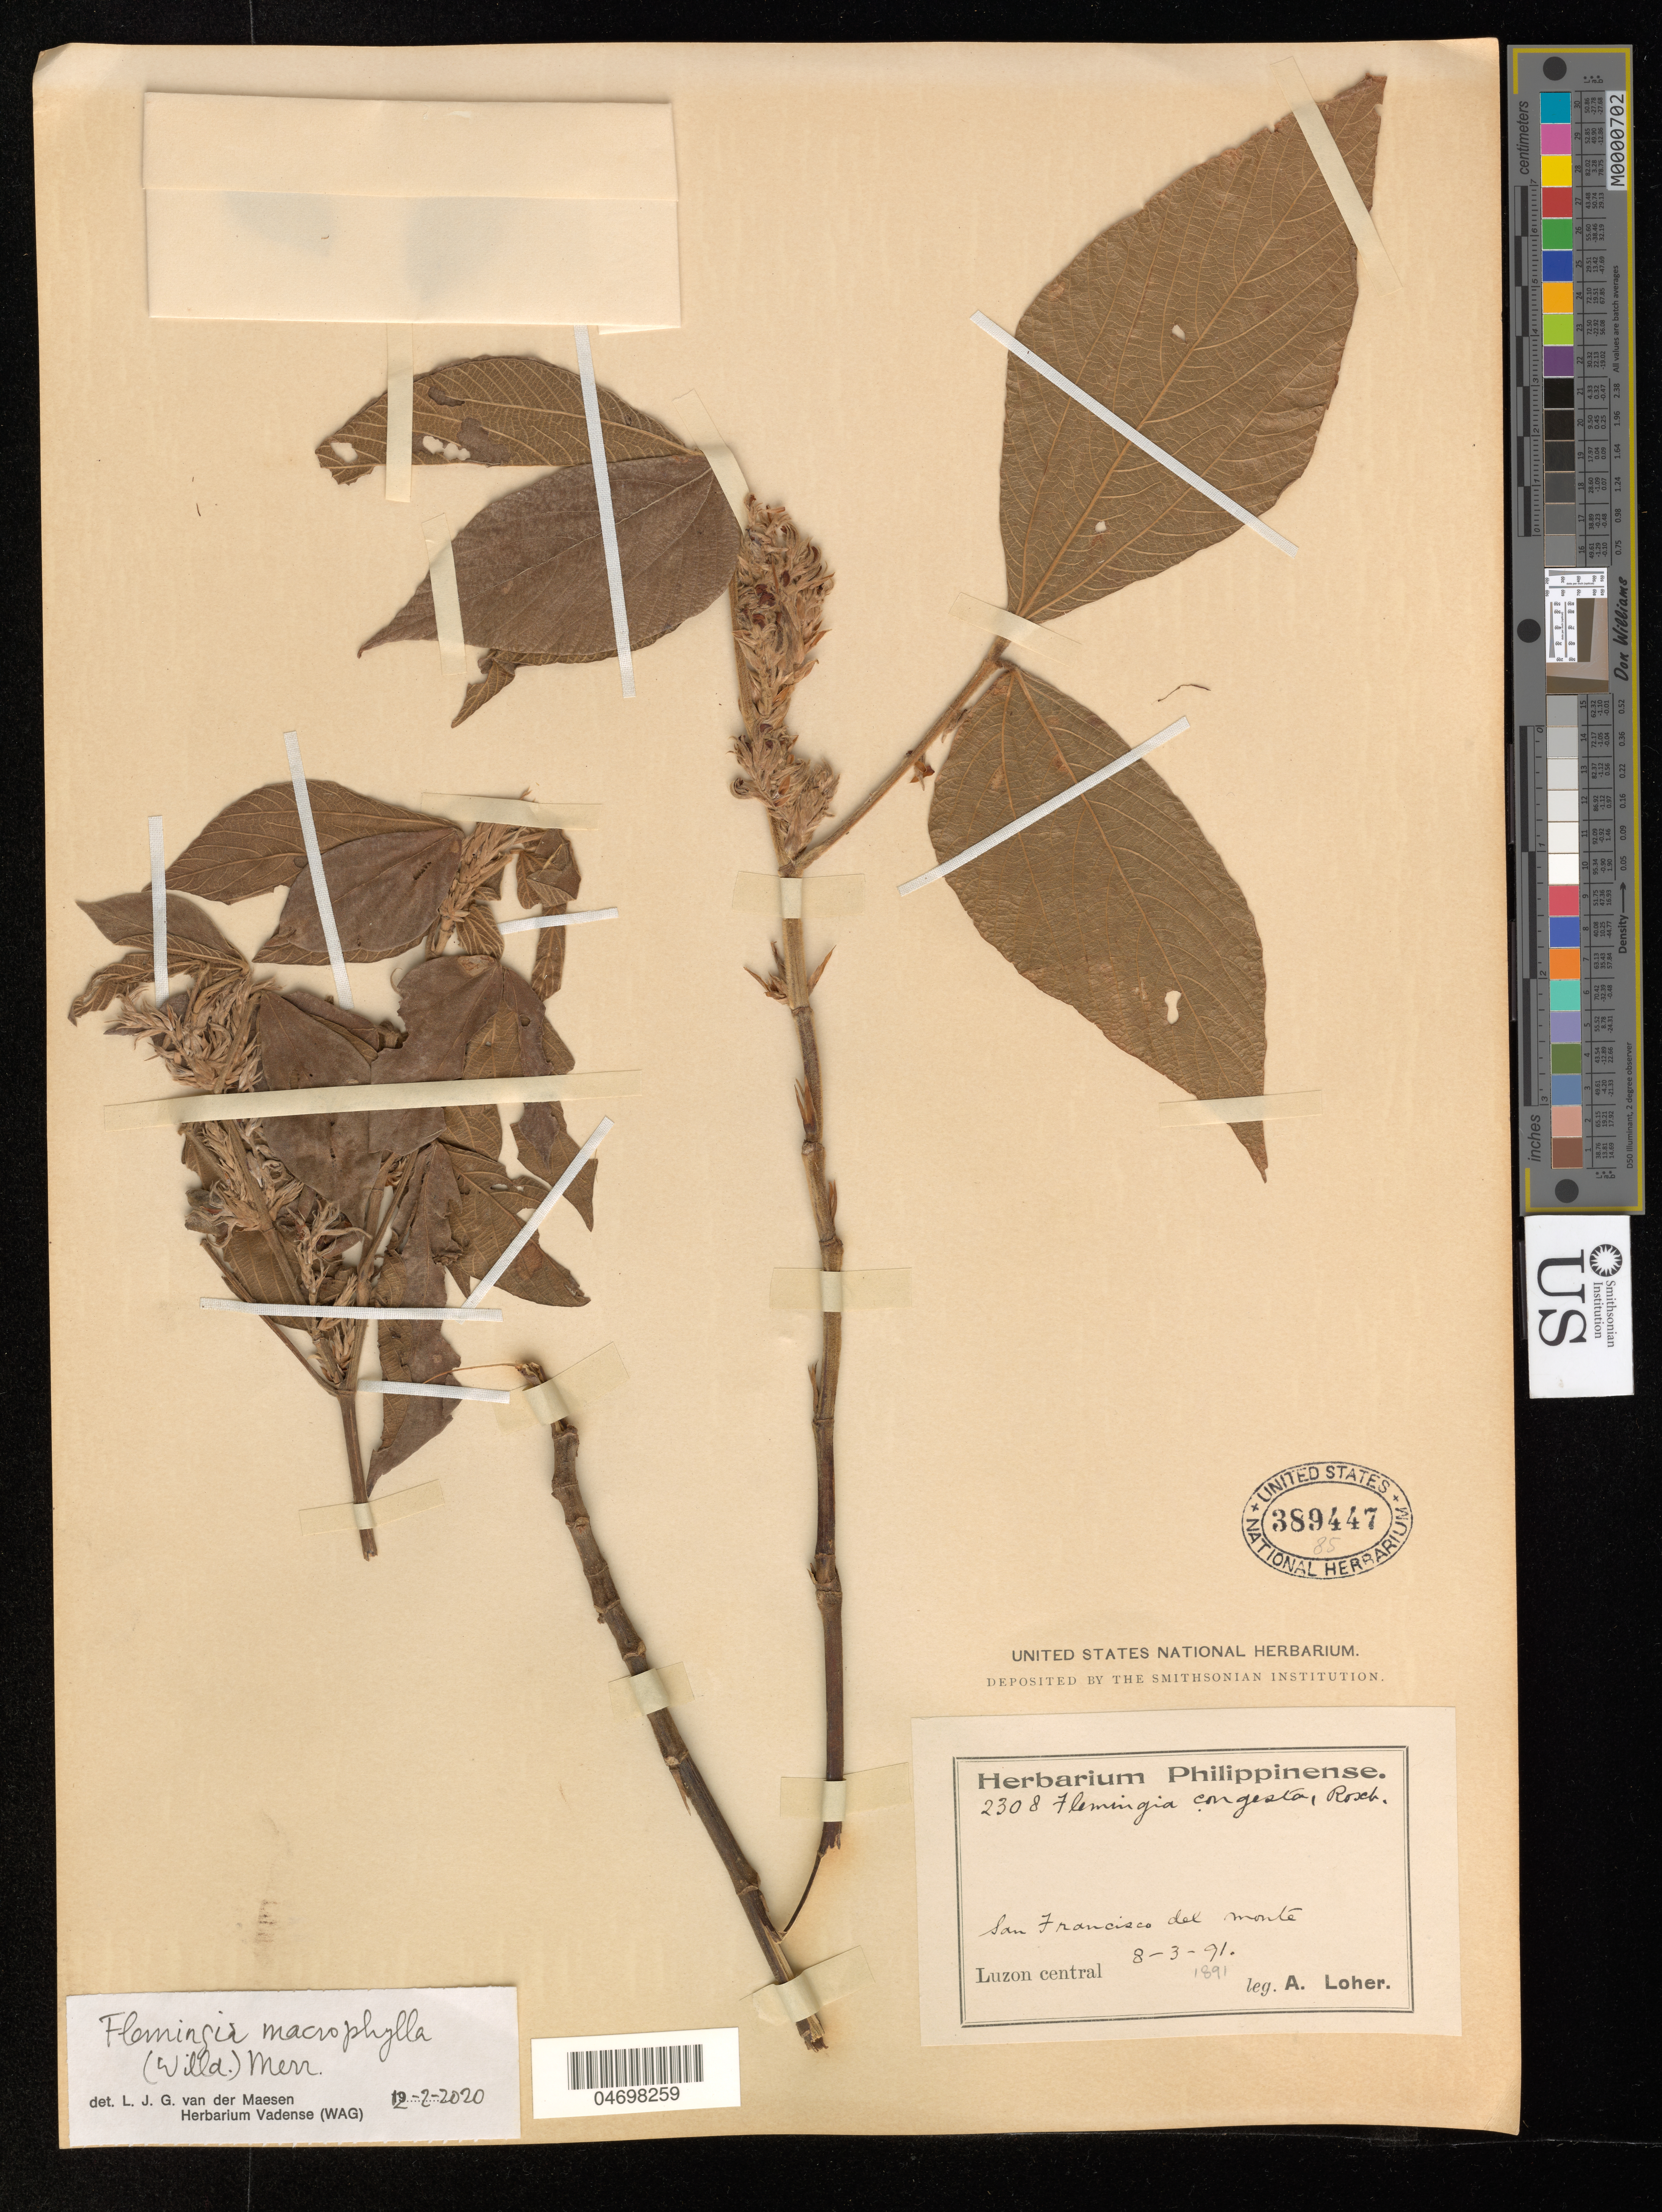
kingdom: Plantae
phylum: Tracheophyta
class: Magnoliopsida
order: Fabales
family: Fabaceae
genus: Flemingia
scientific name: Flemingia macrophylla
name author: (Willd.) Kuntze ex Merr.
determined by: Van Der Maesen, L. J. G., (WAG), Wageningen University (Netherlands)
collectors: A. Loher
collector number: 2308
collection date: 1891-05-03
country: Philippines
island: Luzon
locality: Luzon central.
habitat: San Francisco del monte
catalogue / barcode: US 389447